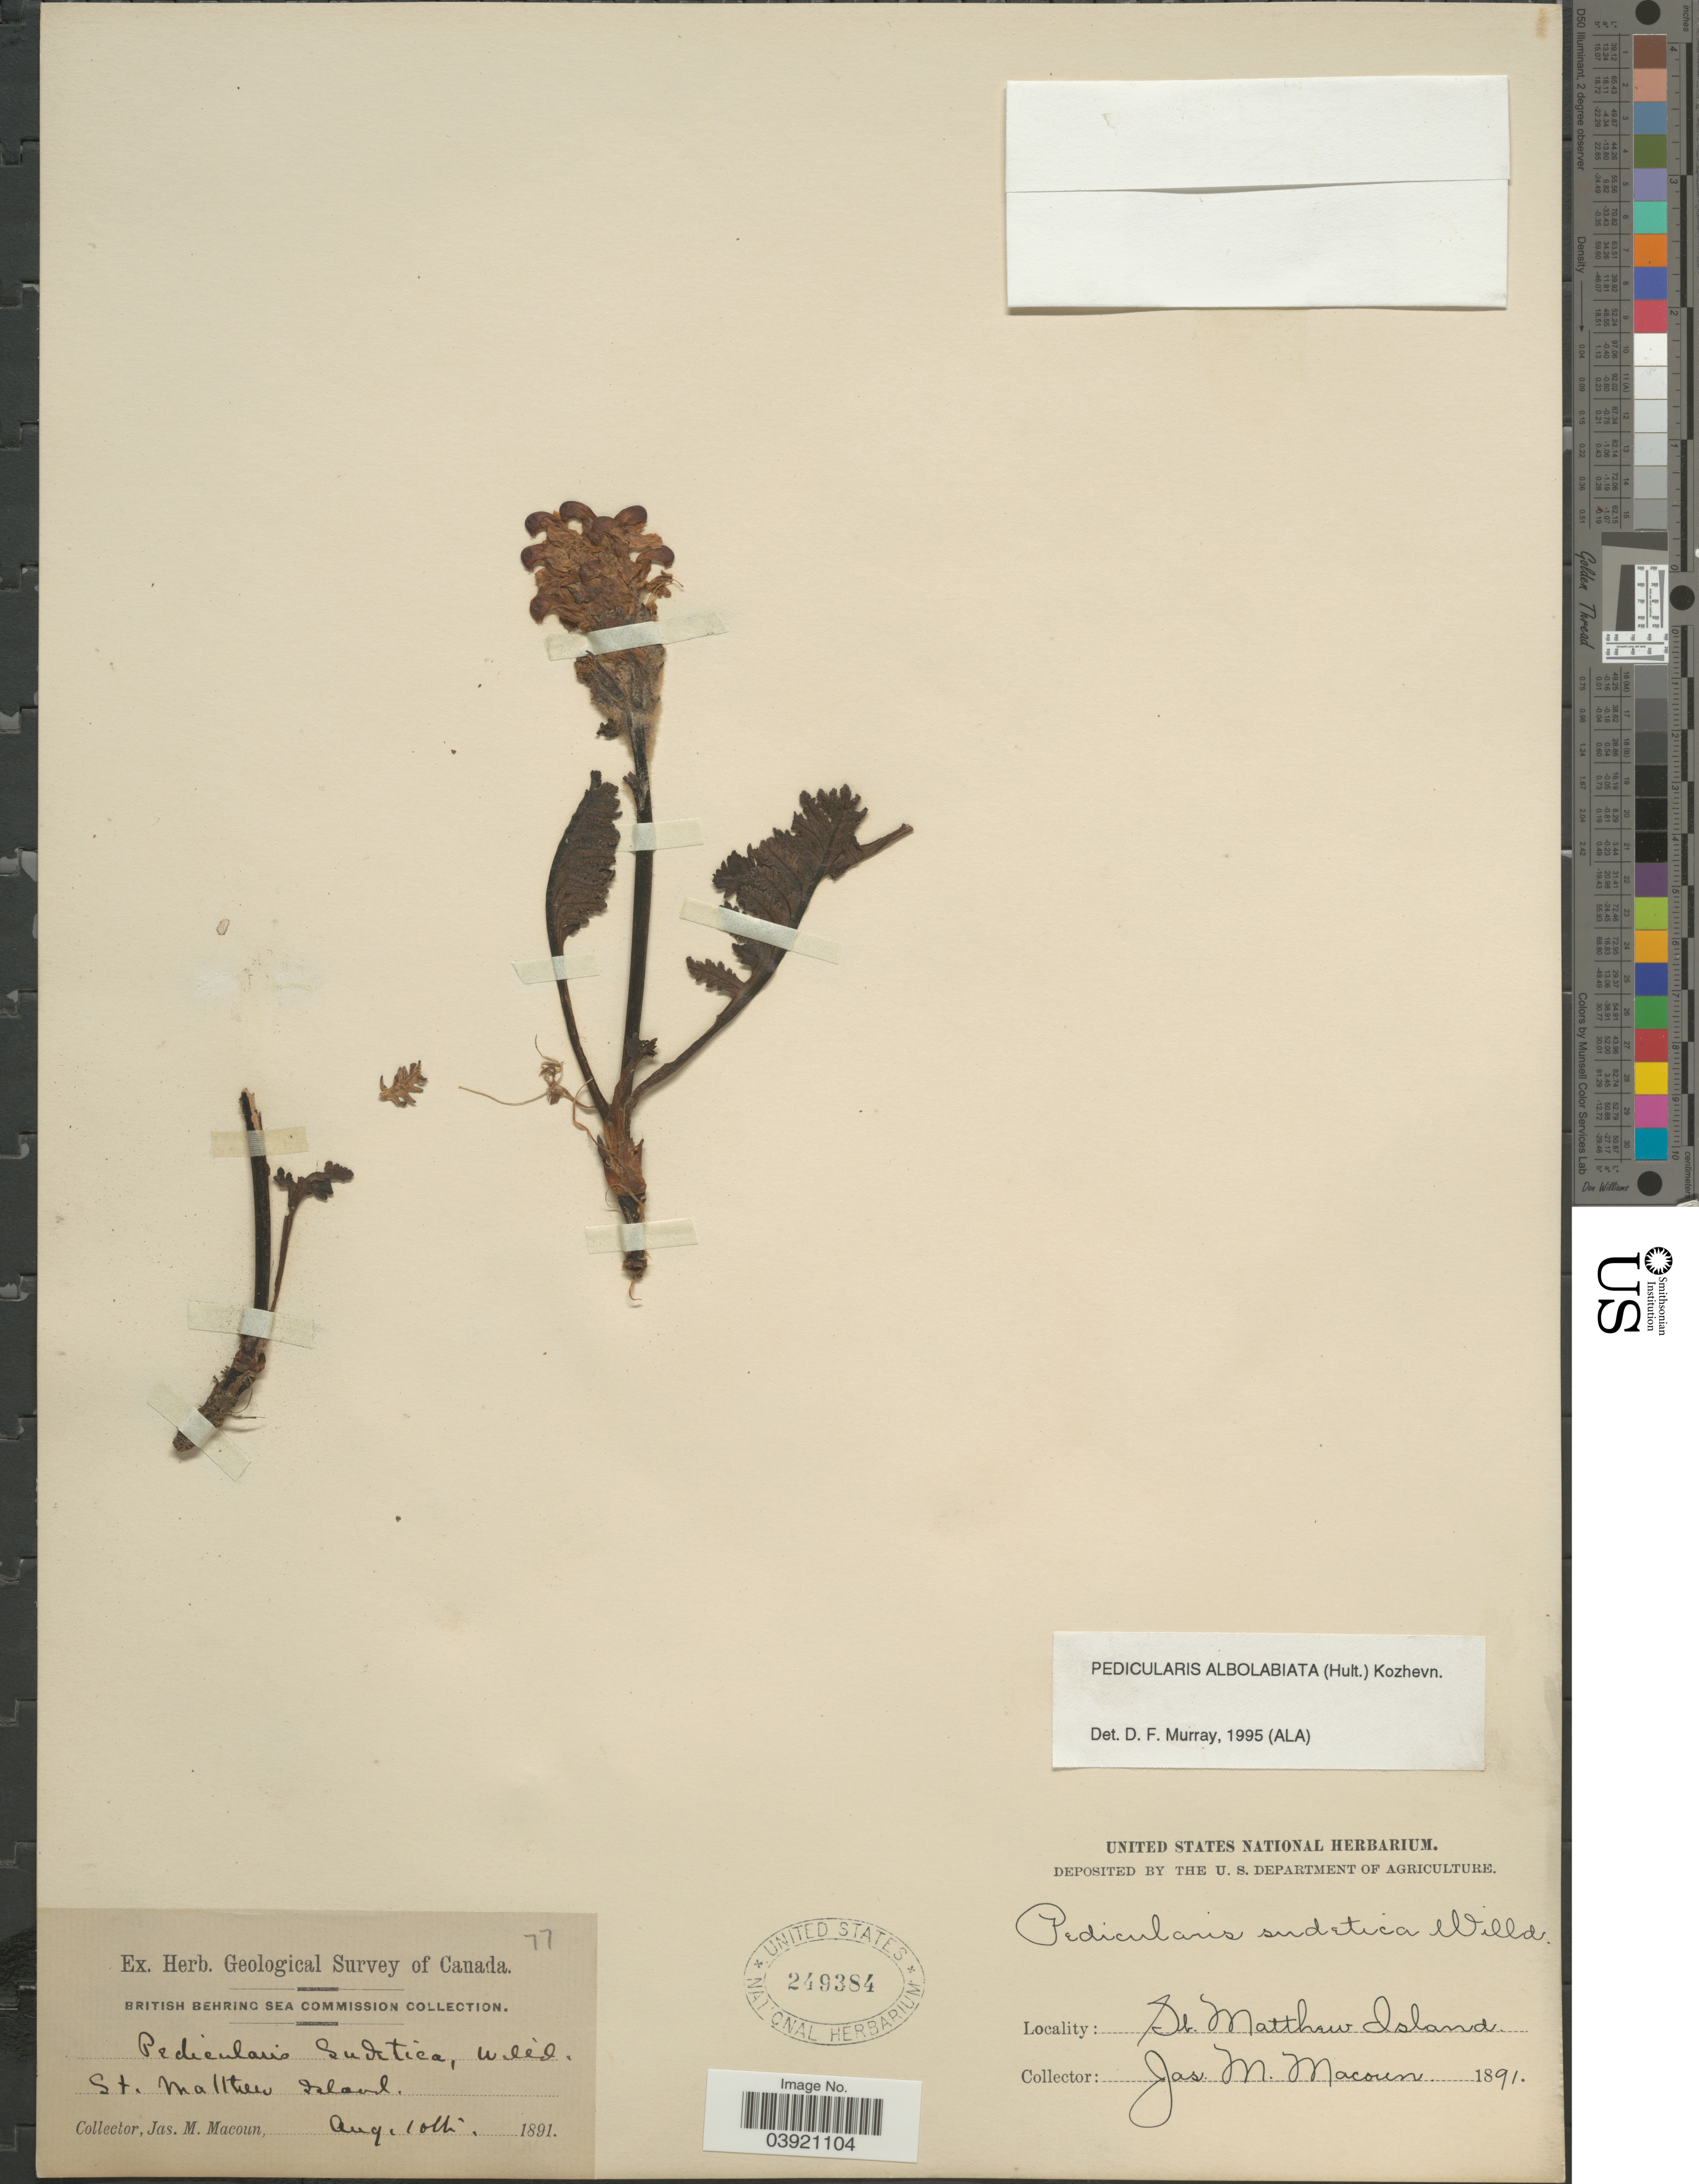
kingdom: Plantae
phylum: Tracheophyta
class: Magnoliopsida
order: Lamiales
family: Orobanchaceae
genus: Pedicularis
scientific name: Pedicularis albolabiata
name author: (Hultén) Kozhevn.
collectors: J. M. Macoun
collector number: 77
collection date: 1891-08-10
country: United States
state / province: Alaska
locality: St. Matthew Island.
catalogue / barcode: US 249384